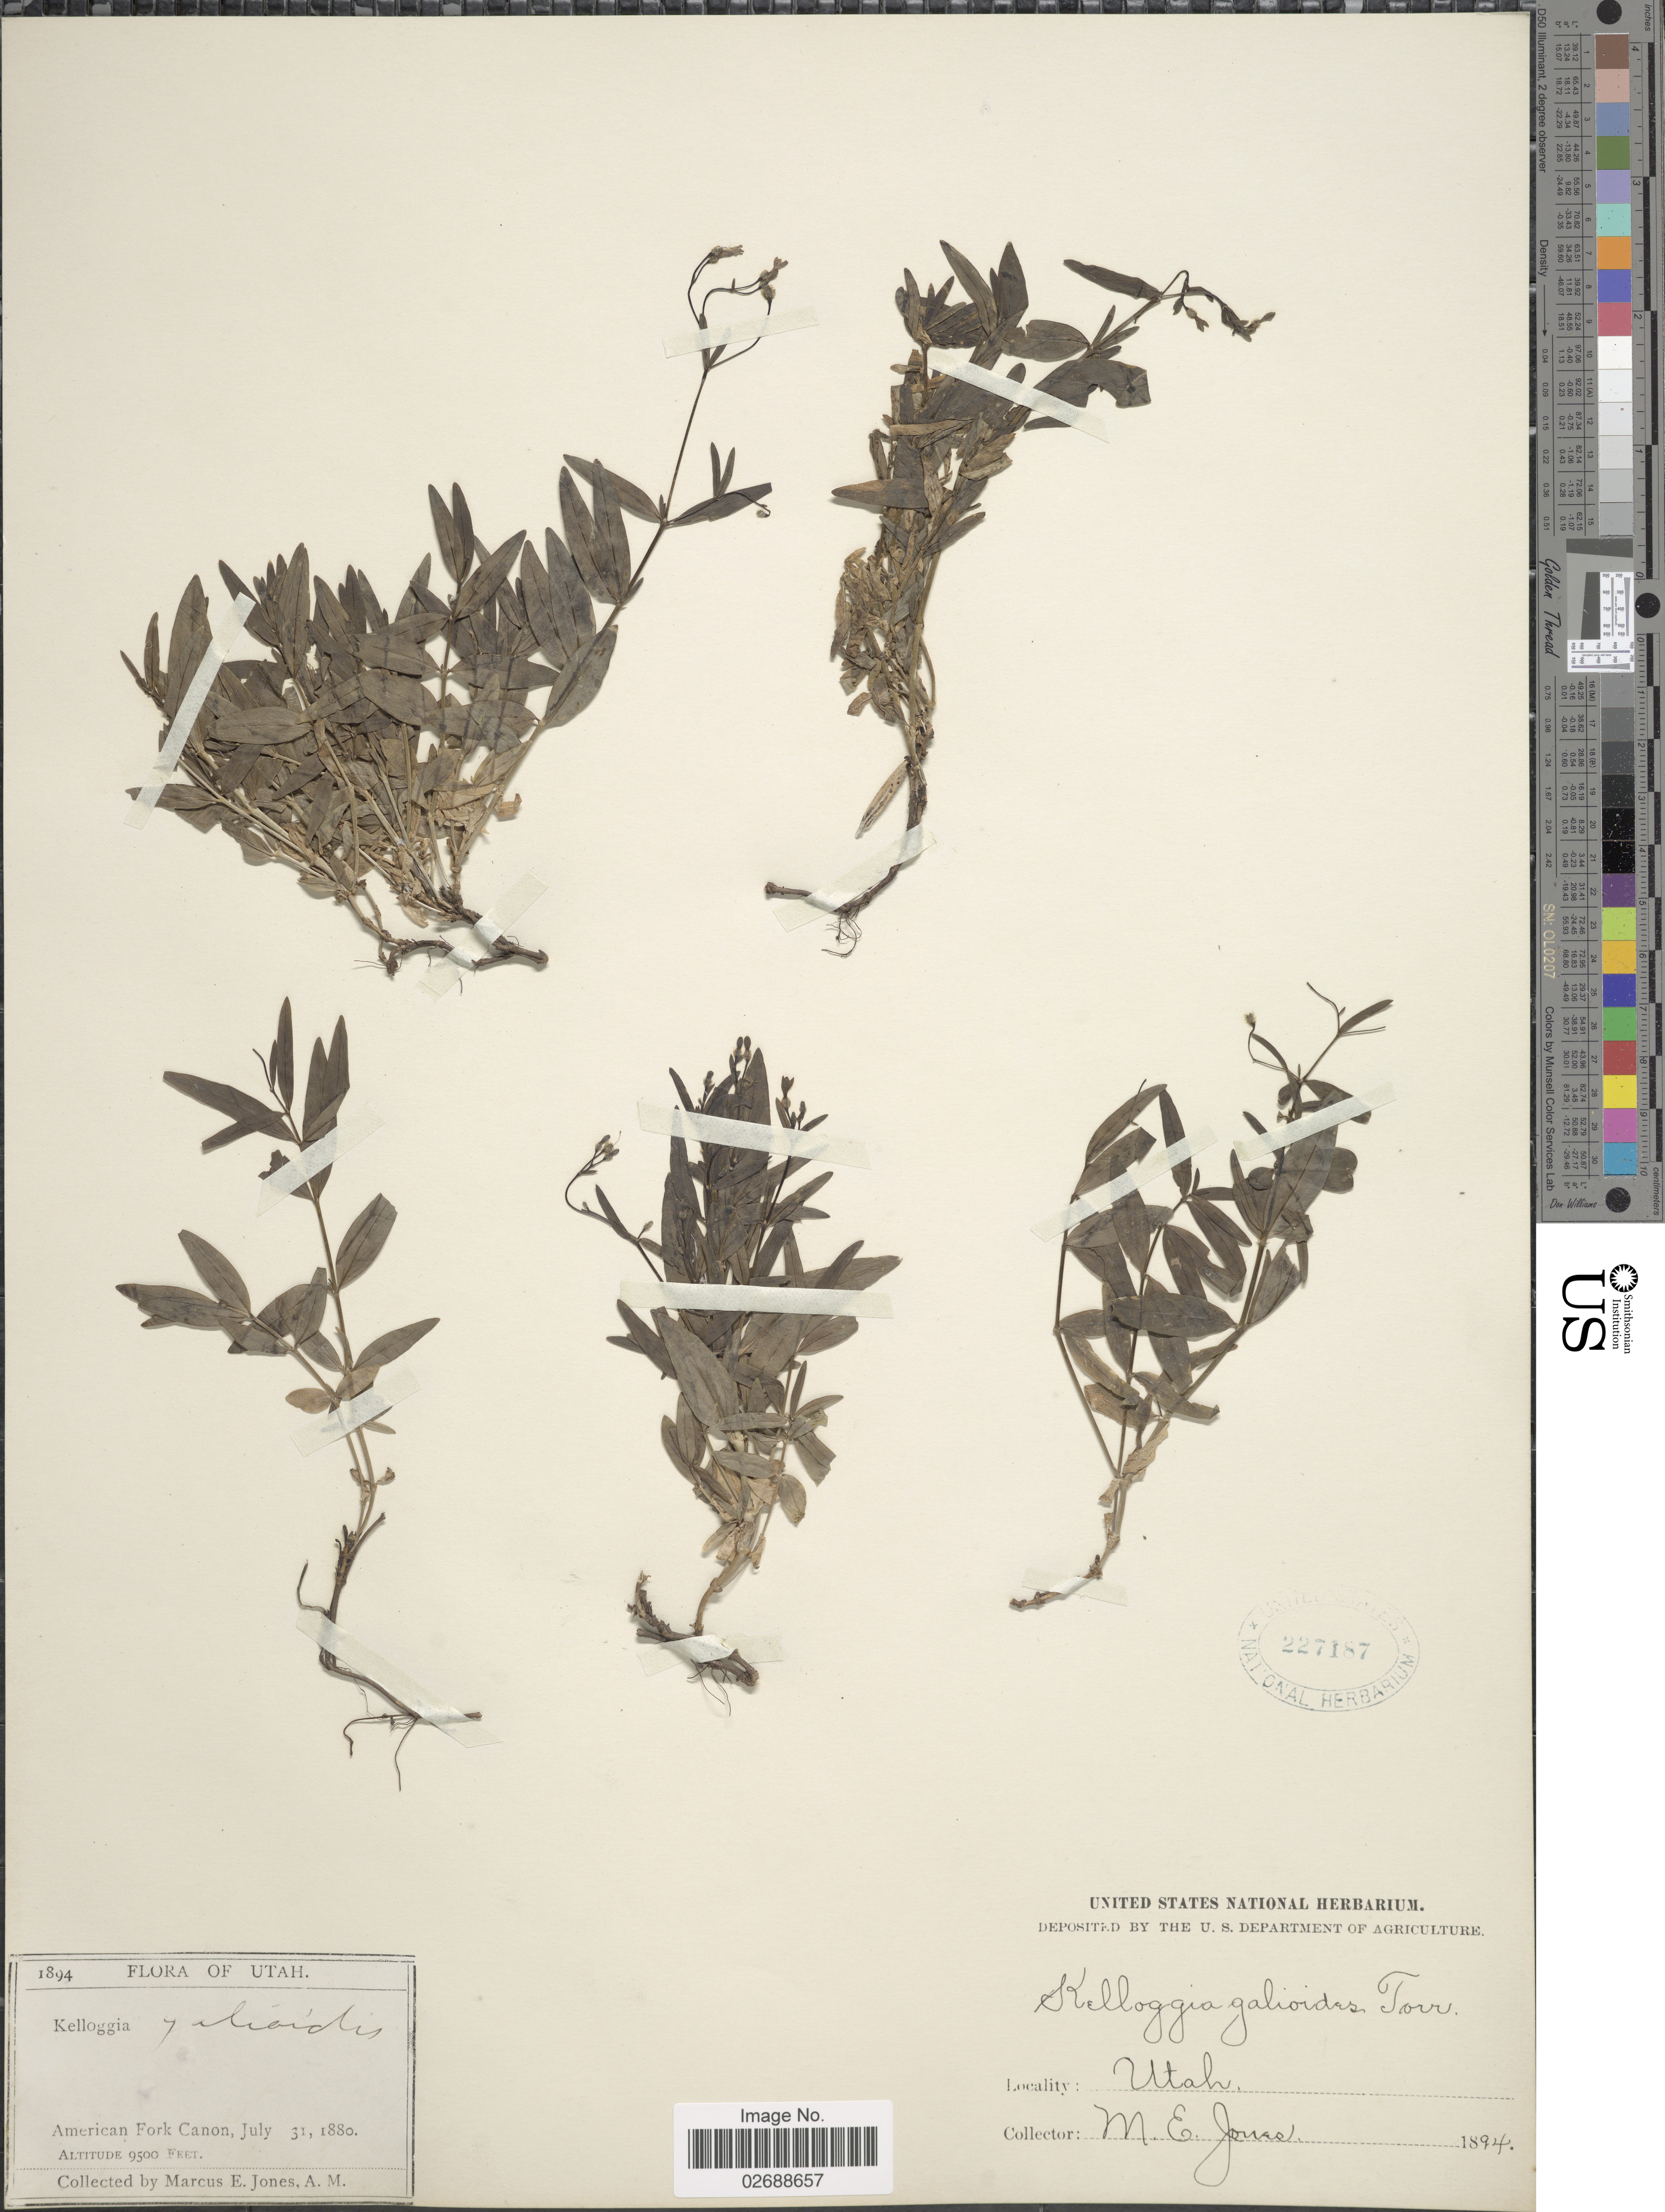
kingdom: Plantae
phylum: Tracheophyta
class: Magnoliopsida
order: Gentianales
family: Rubiaceae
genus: Kelloggia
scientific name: Kelloggia galioides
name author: Torr.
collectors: M. E. Jones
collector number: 1894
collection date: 1880-07-31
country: United States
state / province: Utah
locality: American Fork Canon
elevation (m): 2896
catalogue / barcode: US 227187